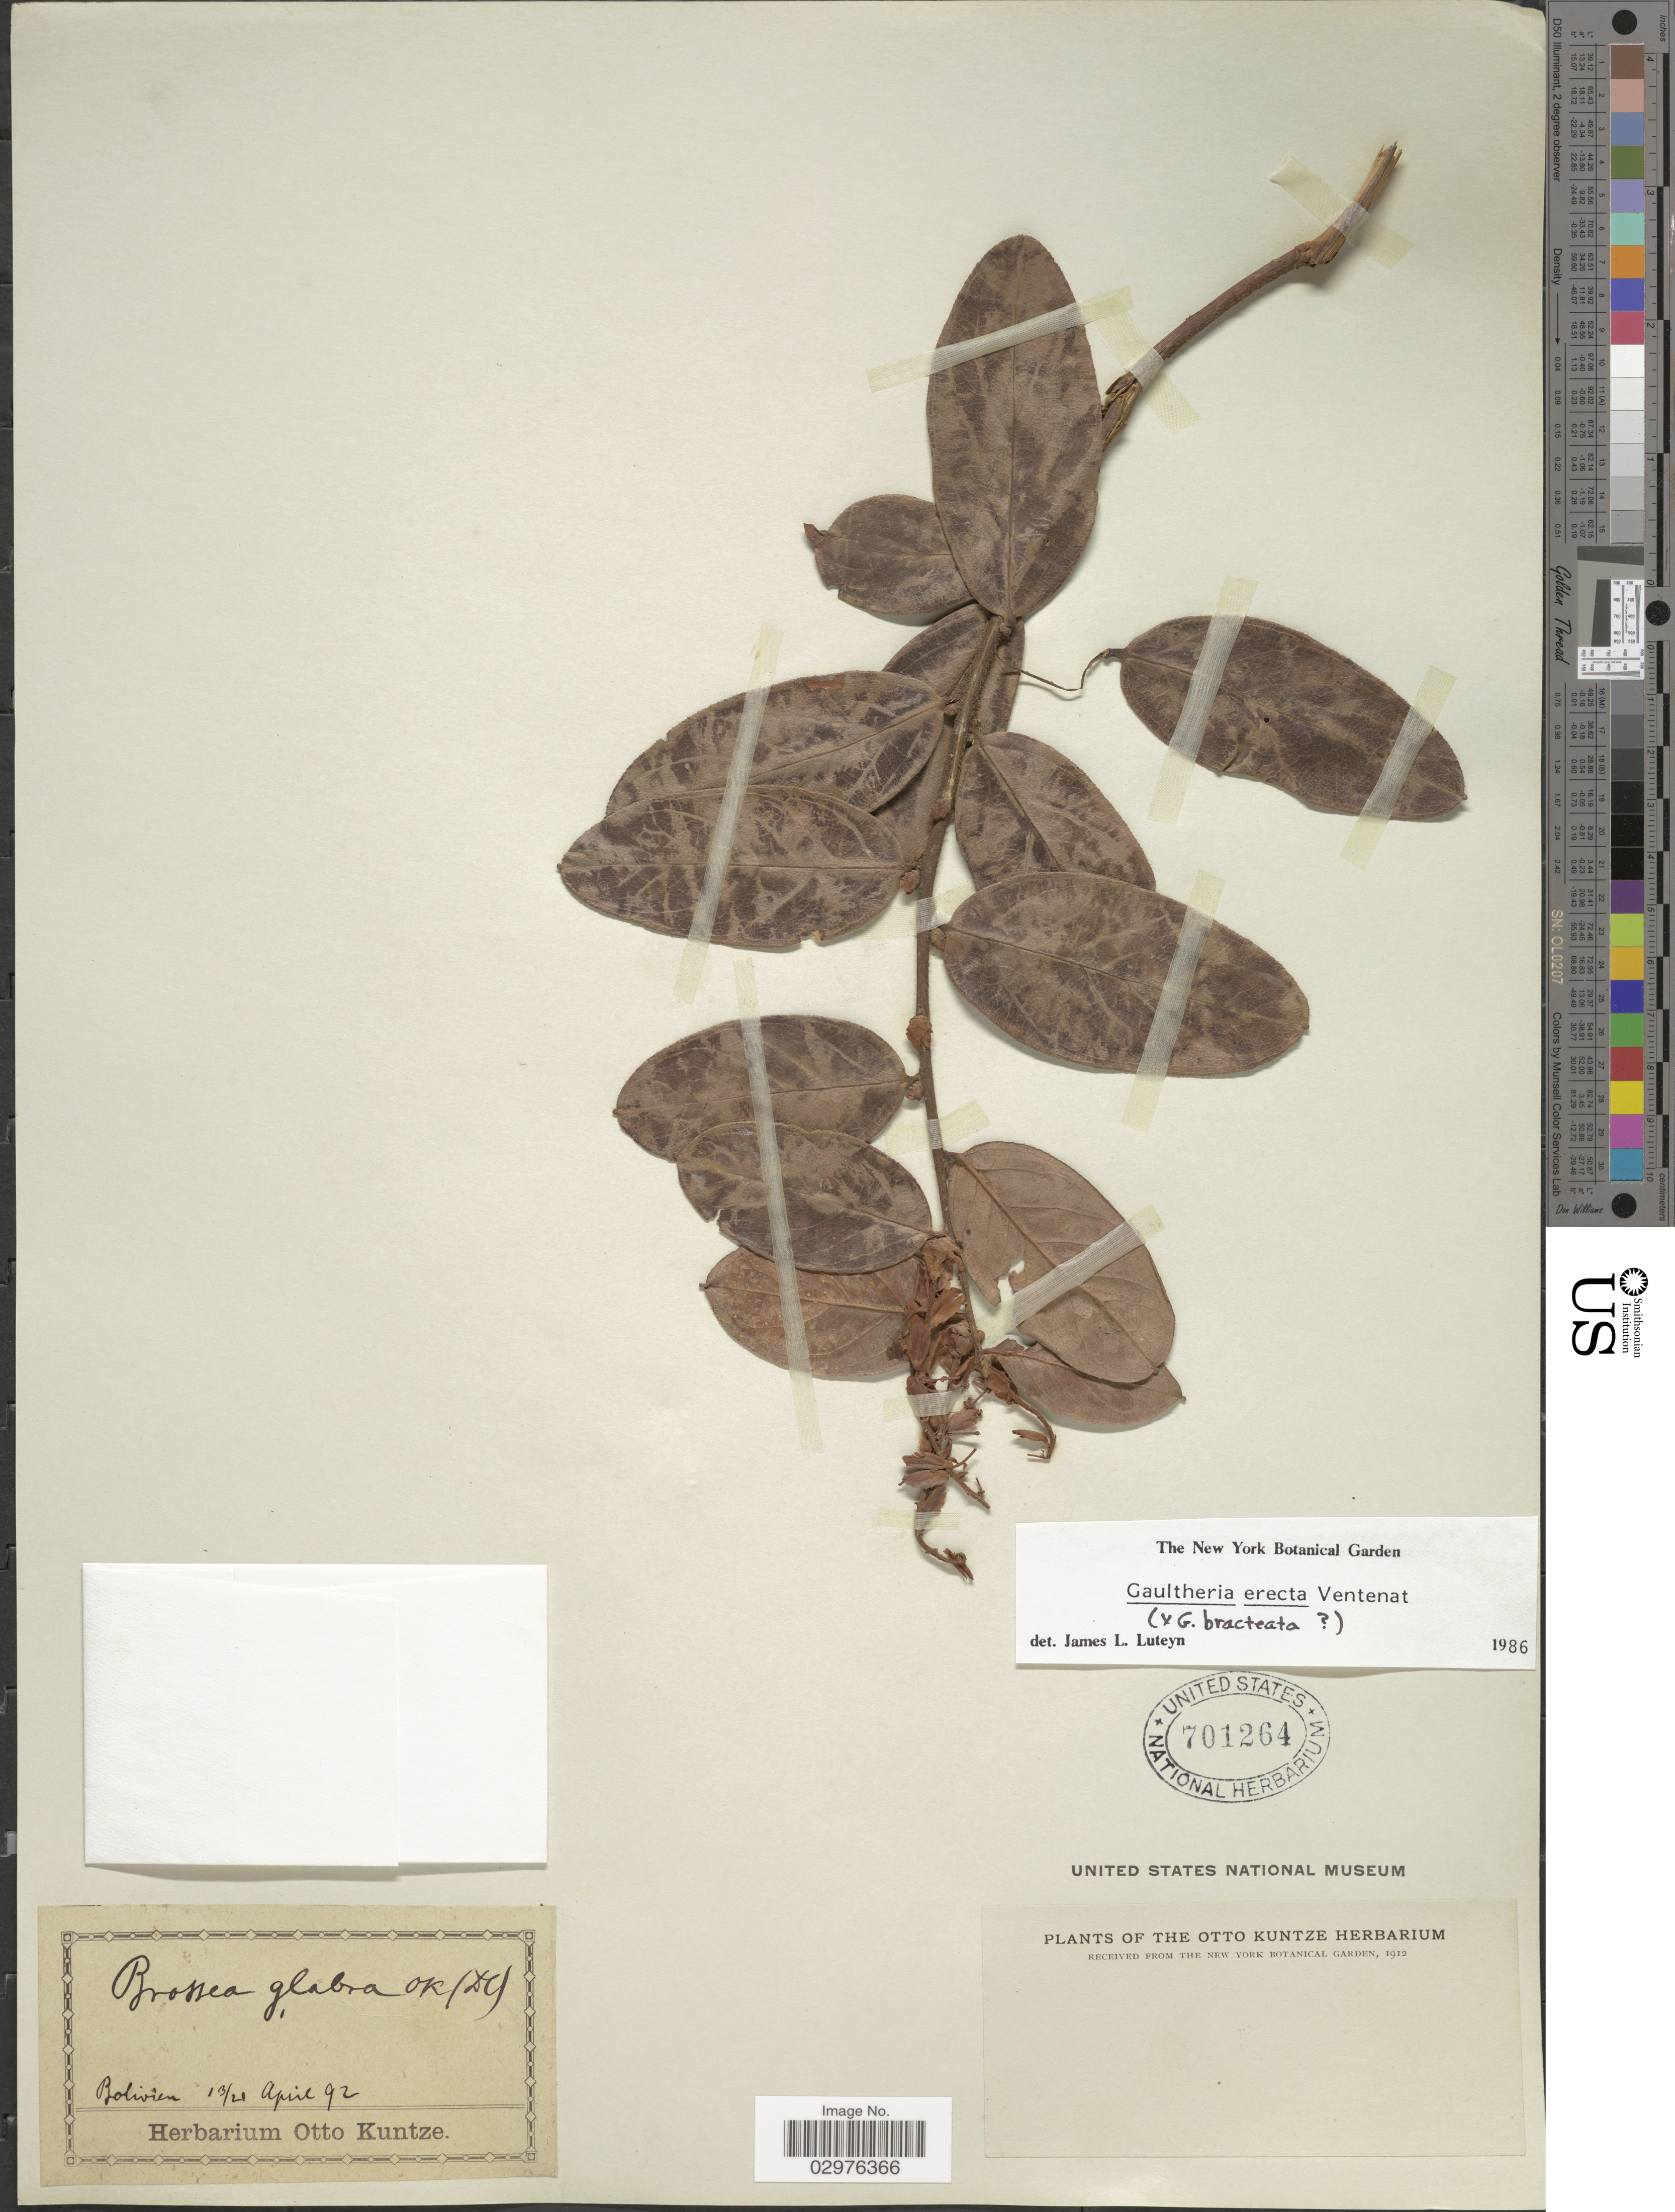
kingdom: Plantae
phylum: Tracheophyta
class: Magnoliopsida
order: Ericales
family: Ericaceae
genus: Gaultheria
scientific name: Gaultheria erecta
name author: Vent.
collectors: ex herb. Otto Kuntze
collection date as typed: Transcribed d/m/y: 13/4/92 to 21/4/92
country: Bolivia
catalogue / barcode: US 701264